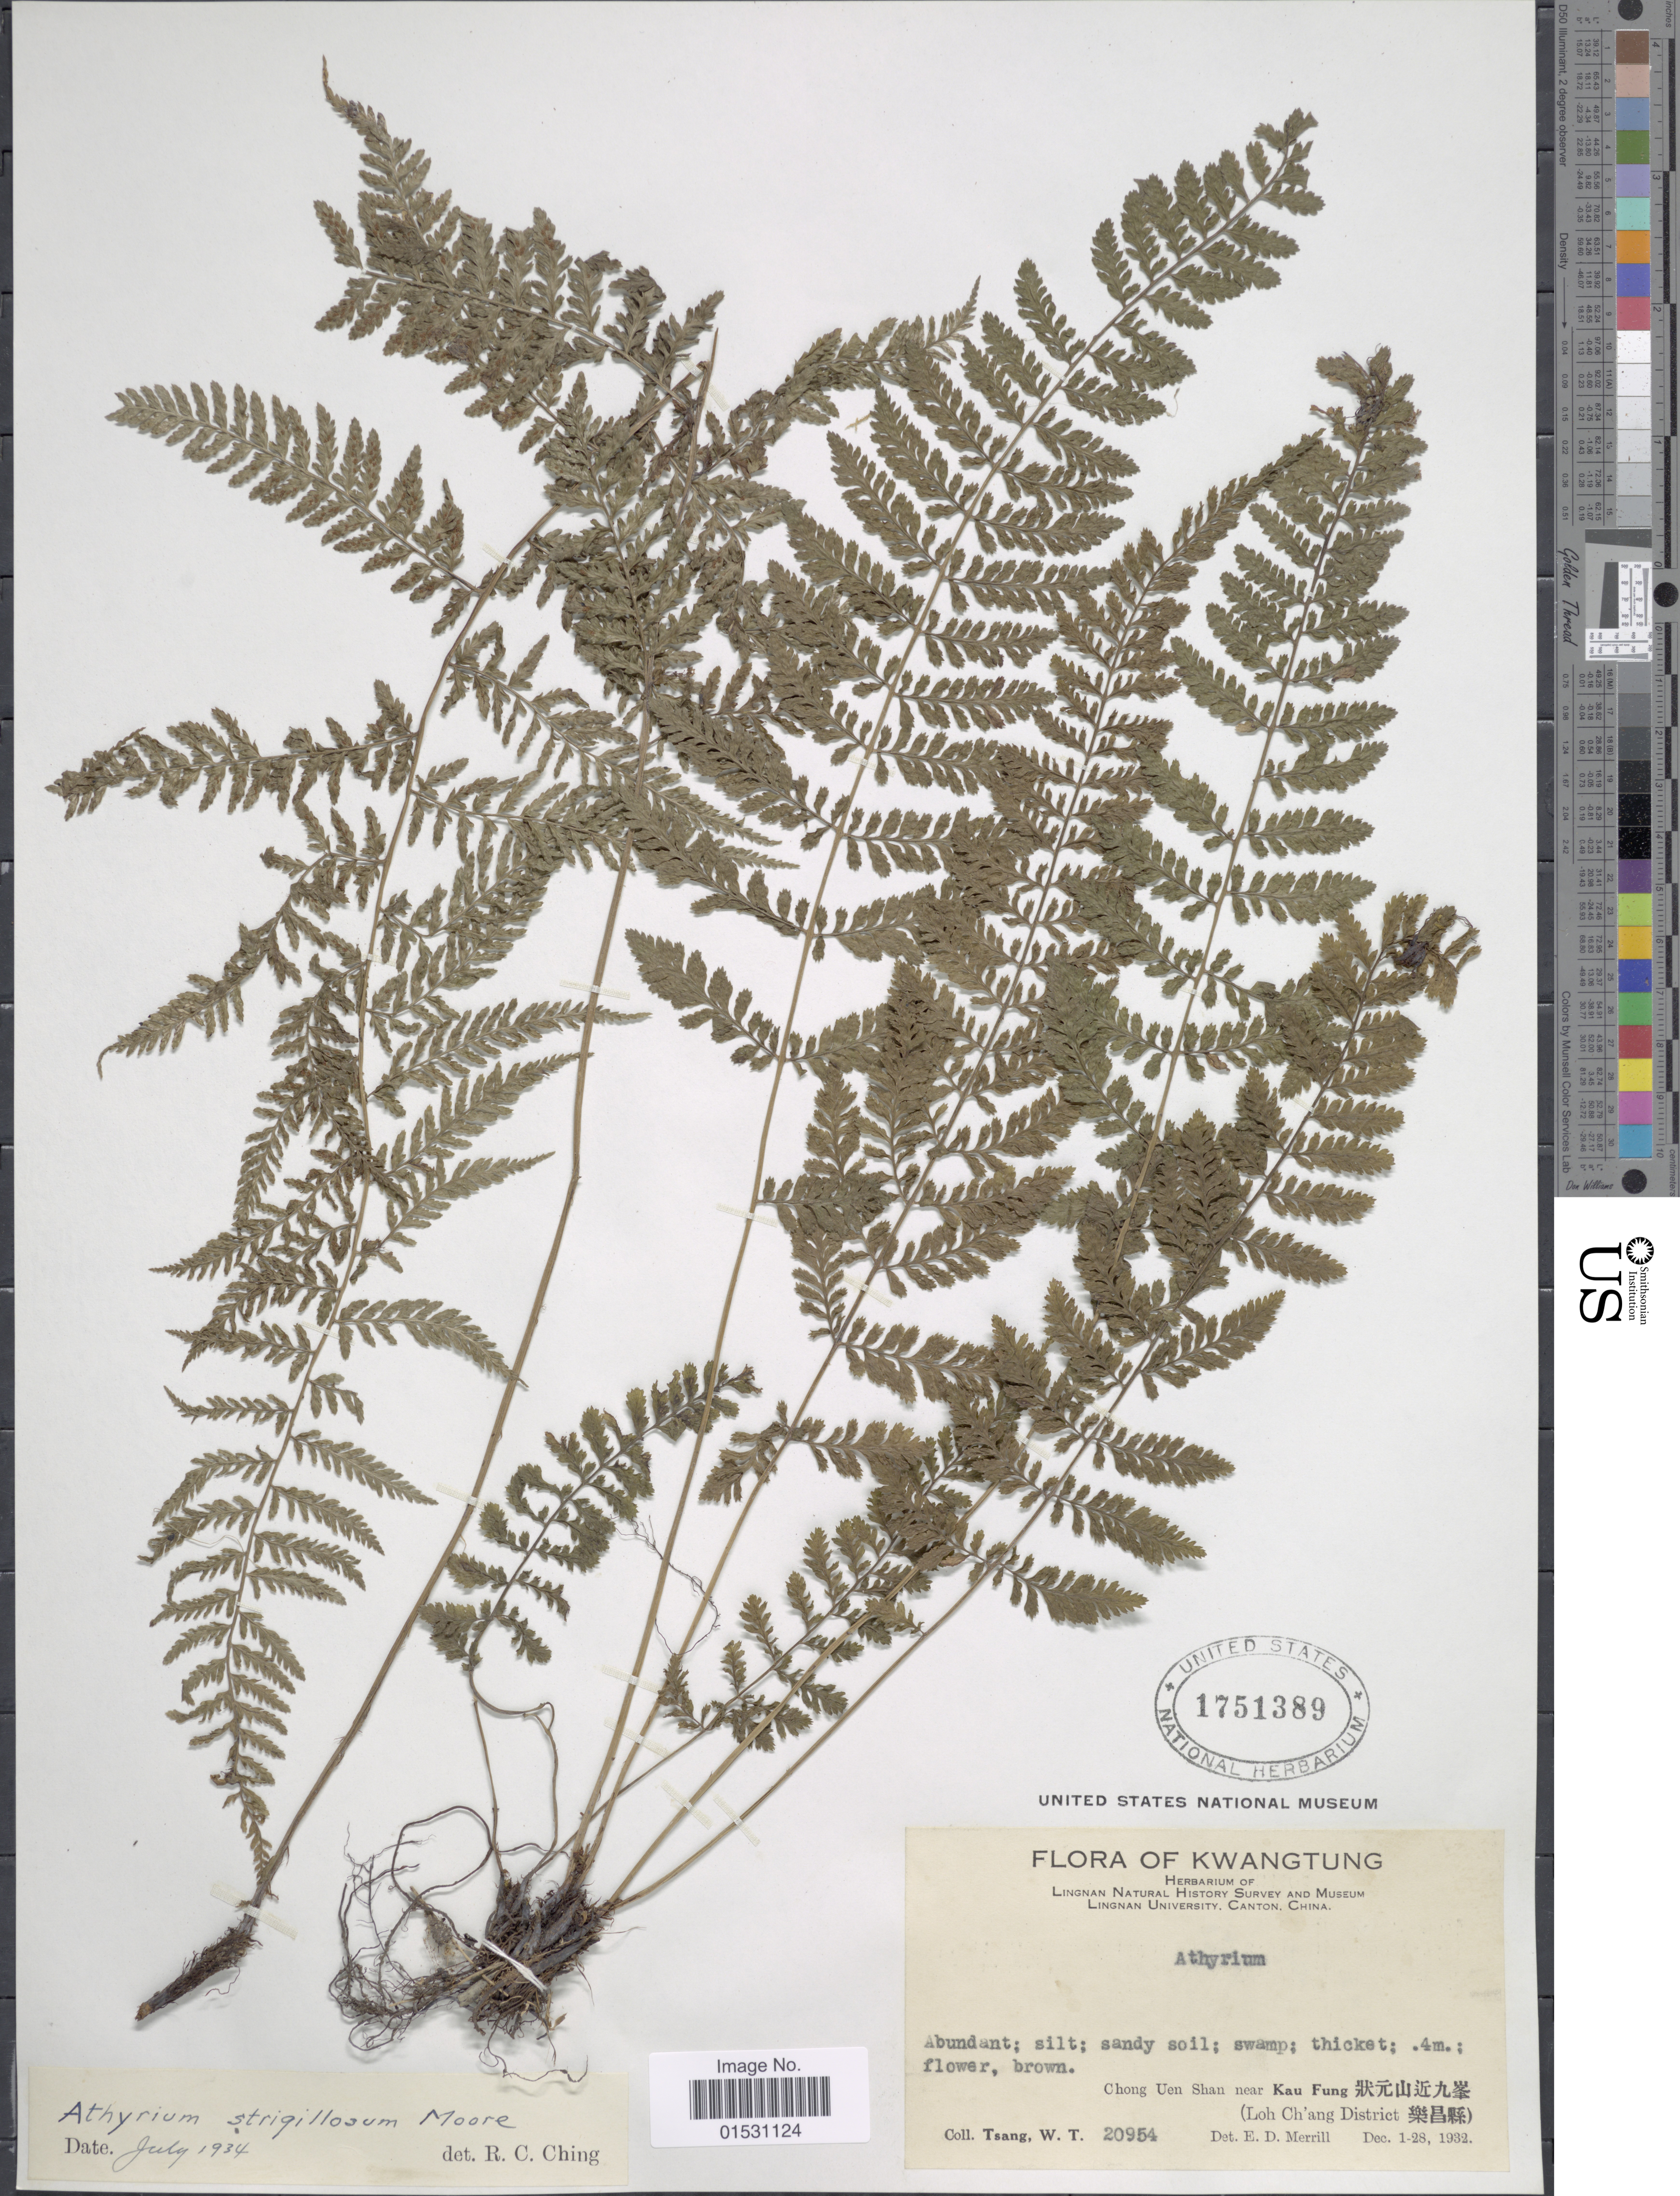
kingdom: Plantae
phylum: Tracheophyta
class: Polypodiopsida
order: Polypodiales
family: Athyriaceae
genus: Athyrium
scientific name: Athyrium strigillosum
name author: (T. Moore ex E.J. Lowe) Salomon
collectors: W. T. Tsang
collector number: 20954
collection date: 1932-12-01/1932-12-28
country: China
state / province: Guangdong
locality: Kwangtung. Chong Uen Shan near Kau Fung (Loh Ch'ang District).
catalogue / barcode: US 1751389